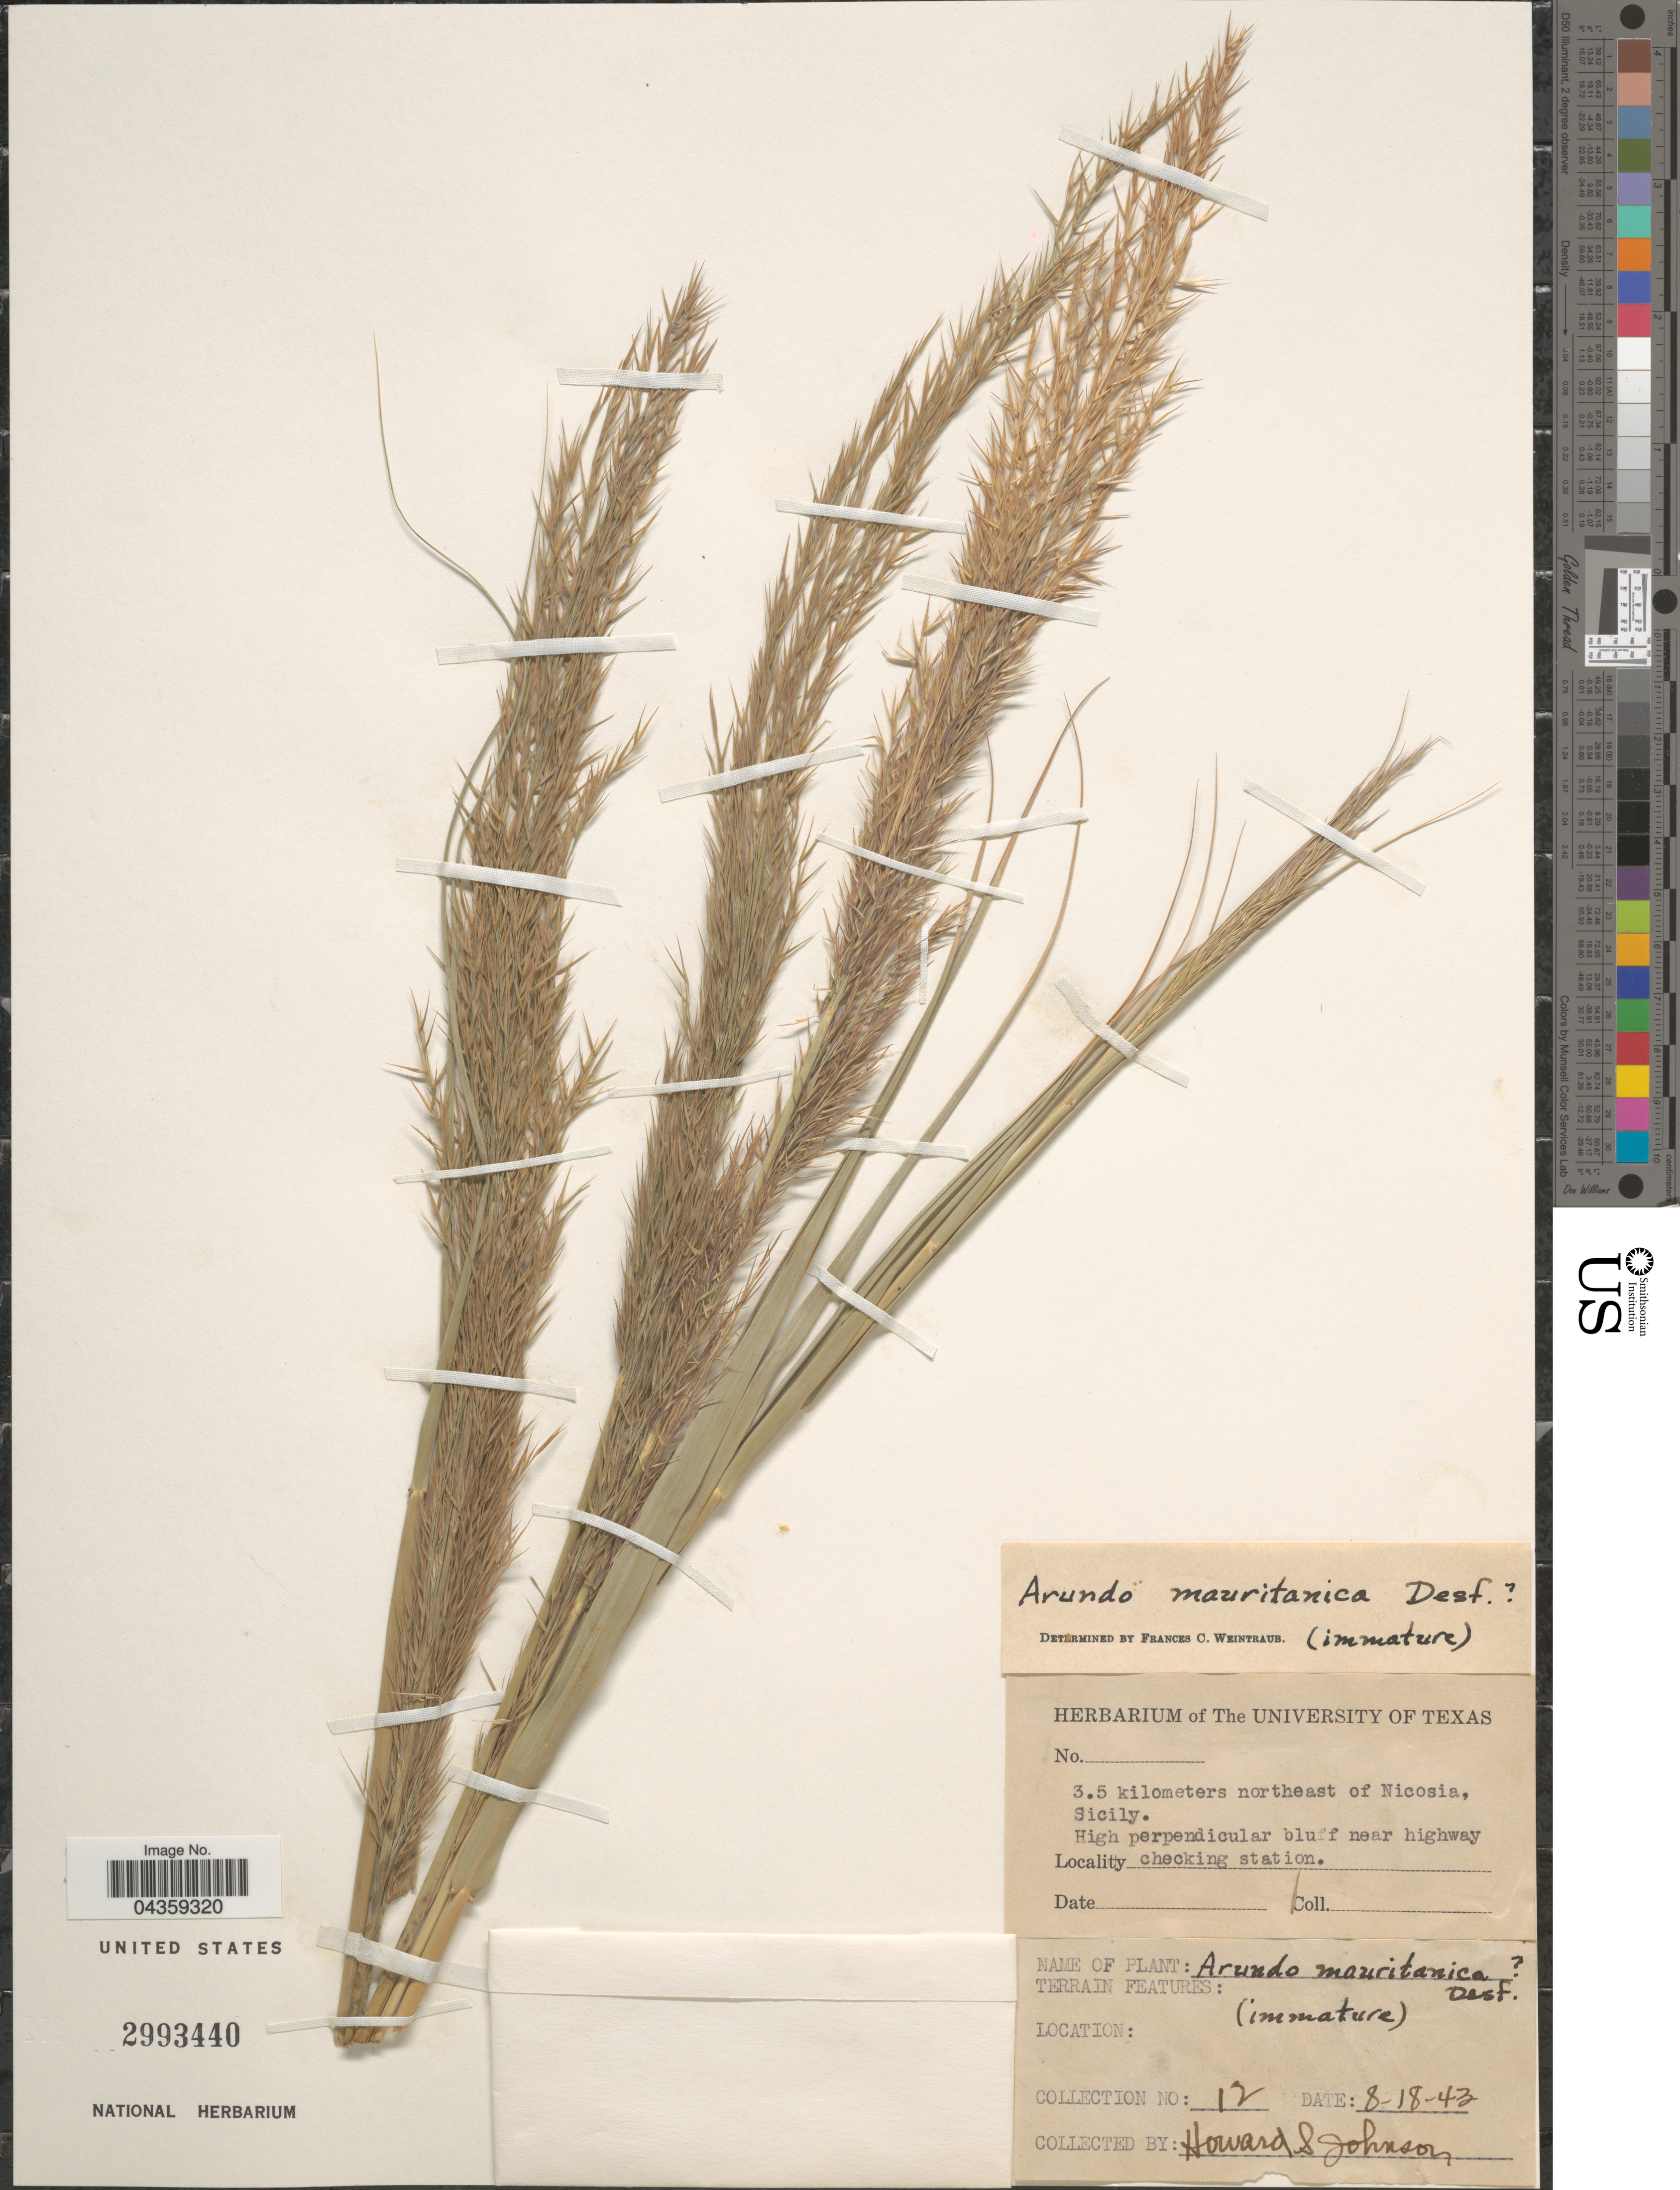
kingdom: Plantae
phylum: Tracheophyta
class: Liliopsida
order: Poales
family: Poaceae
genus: Arundo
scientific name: Arundo micrantha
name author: Lam.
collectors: -. Howard & -- Johnson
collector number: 12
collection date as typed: Transcribed d/m/y: 18/8/43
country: Italy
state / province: Siciliana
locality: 3.5 kilometers northeast of Nicosia, Sicily. High perpendicular bluff near highway checking station.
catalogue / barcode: US 2993440